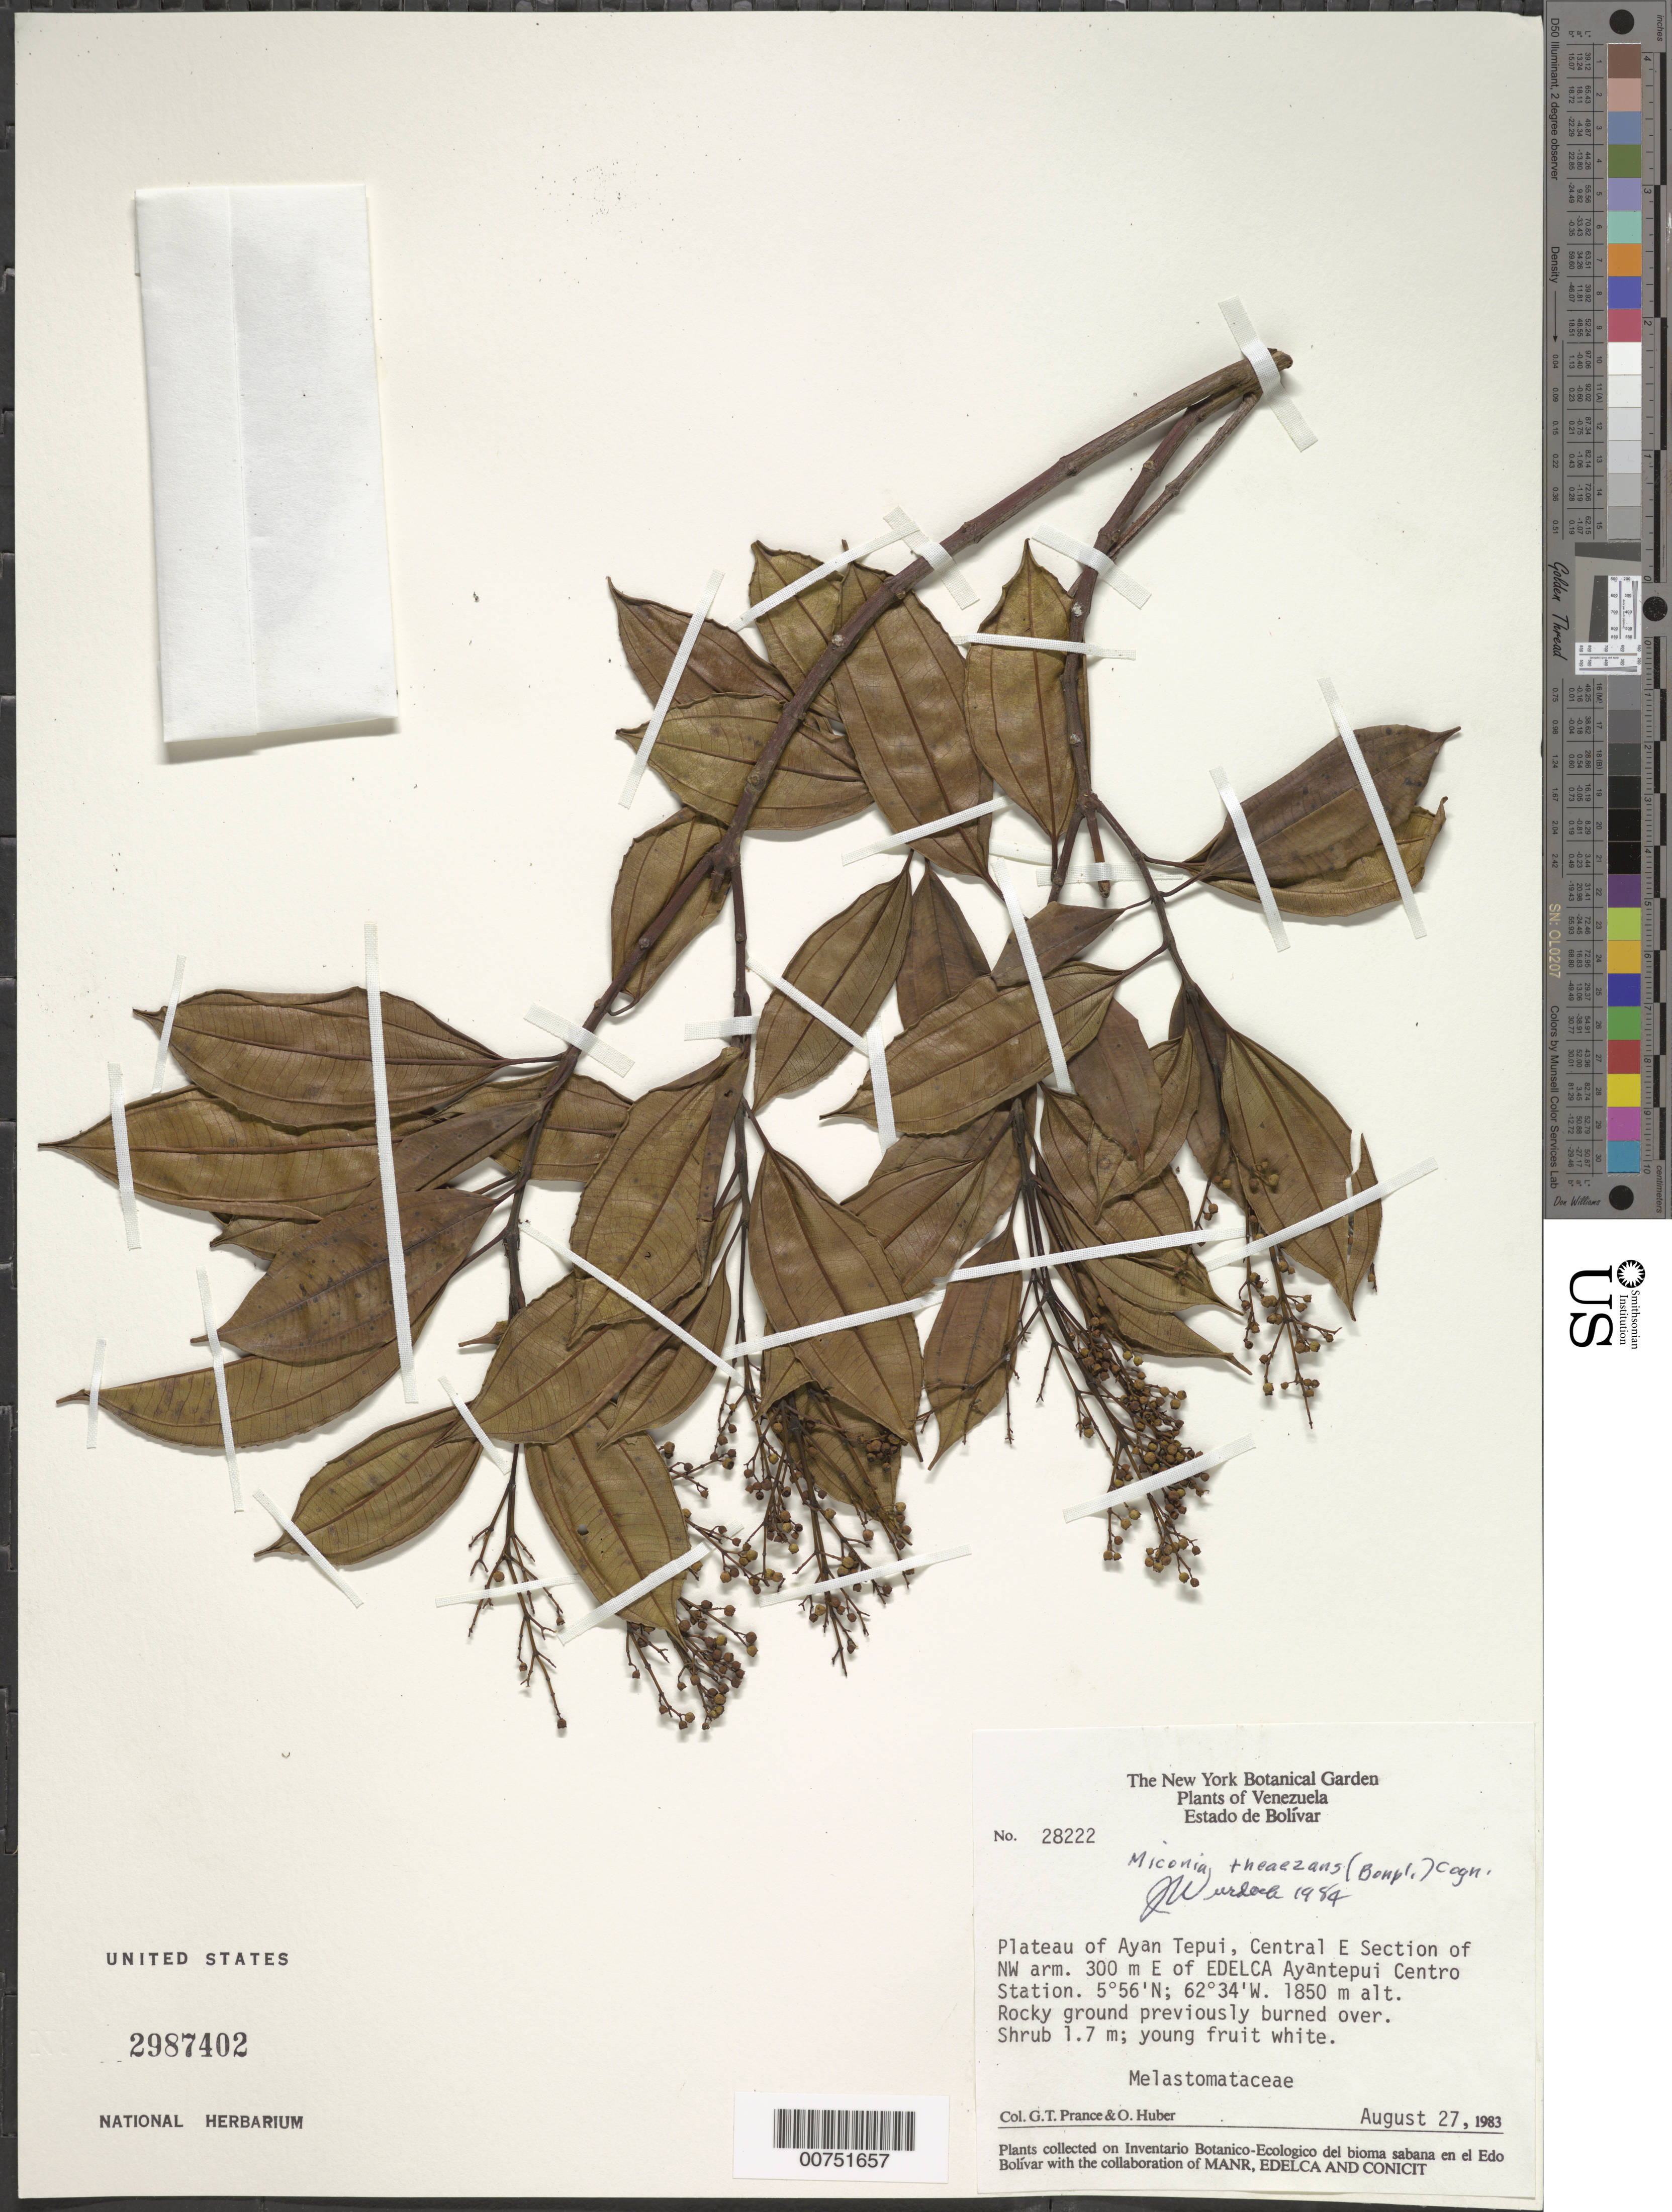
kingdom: Plantae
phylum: Tracheophyta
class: Magnoliopsida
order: Myrtales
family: Melastomataceae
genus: Miconia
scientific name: Miconia theizans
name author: (Bonpl.) Cogn.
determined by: Wurdack, John J., (US), US (UNITED STATES)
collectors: G. T. Prance & O. Huber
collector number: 28222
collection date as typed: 27-Aug-83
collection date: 1983-08-27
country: Venezuela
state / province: Bolívar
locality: Auyan tepuí plateau, Central E section of NW arm. 300 m E of EDELAC Aantepuí-Centro Station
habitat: Rocky ground previously burned over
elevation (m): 1850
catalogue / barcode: US 2987402